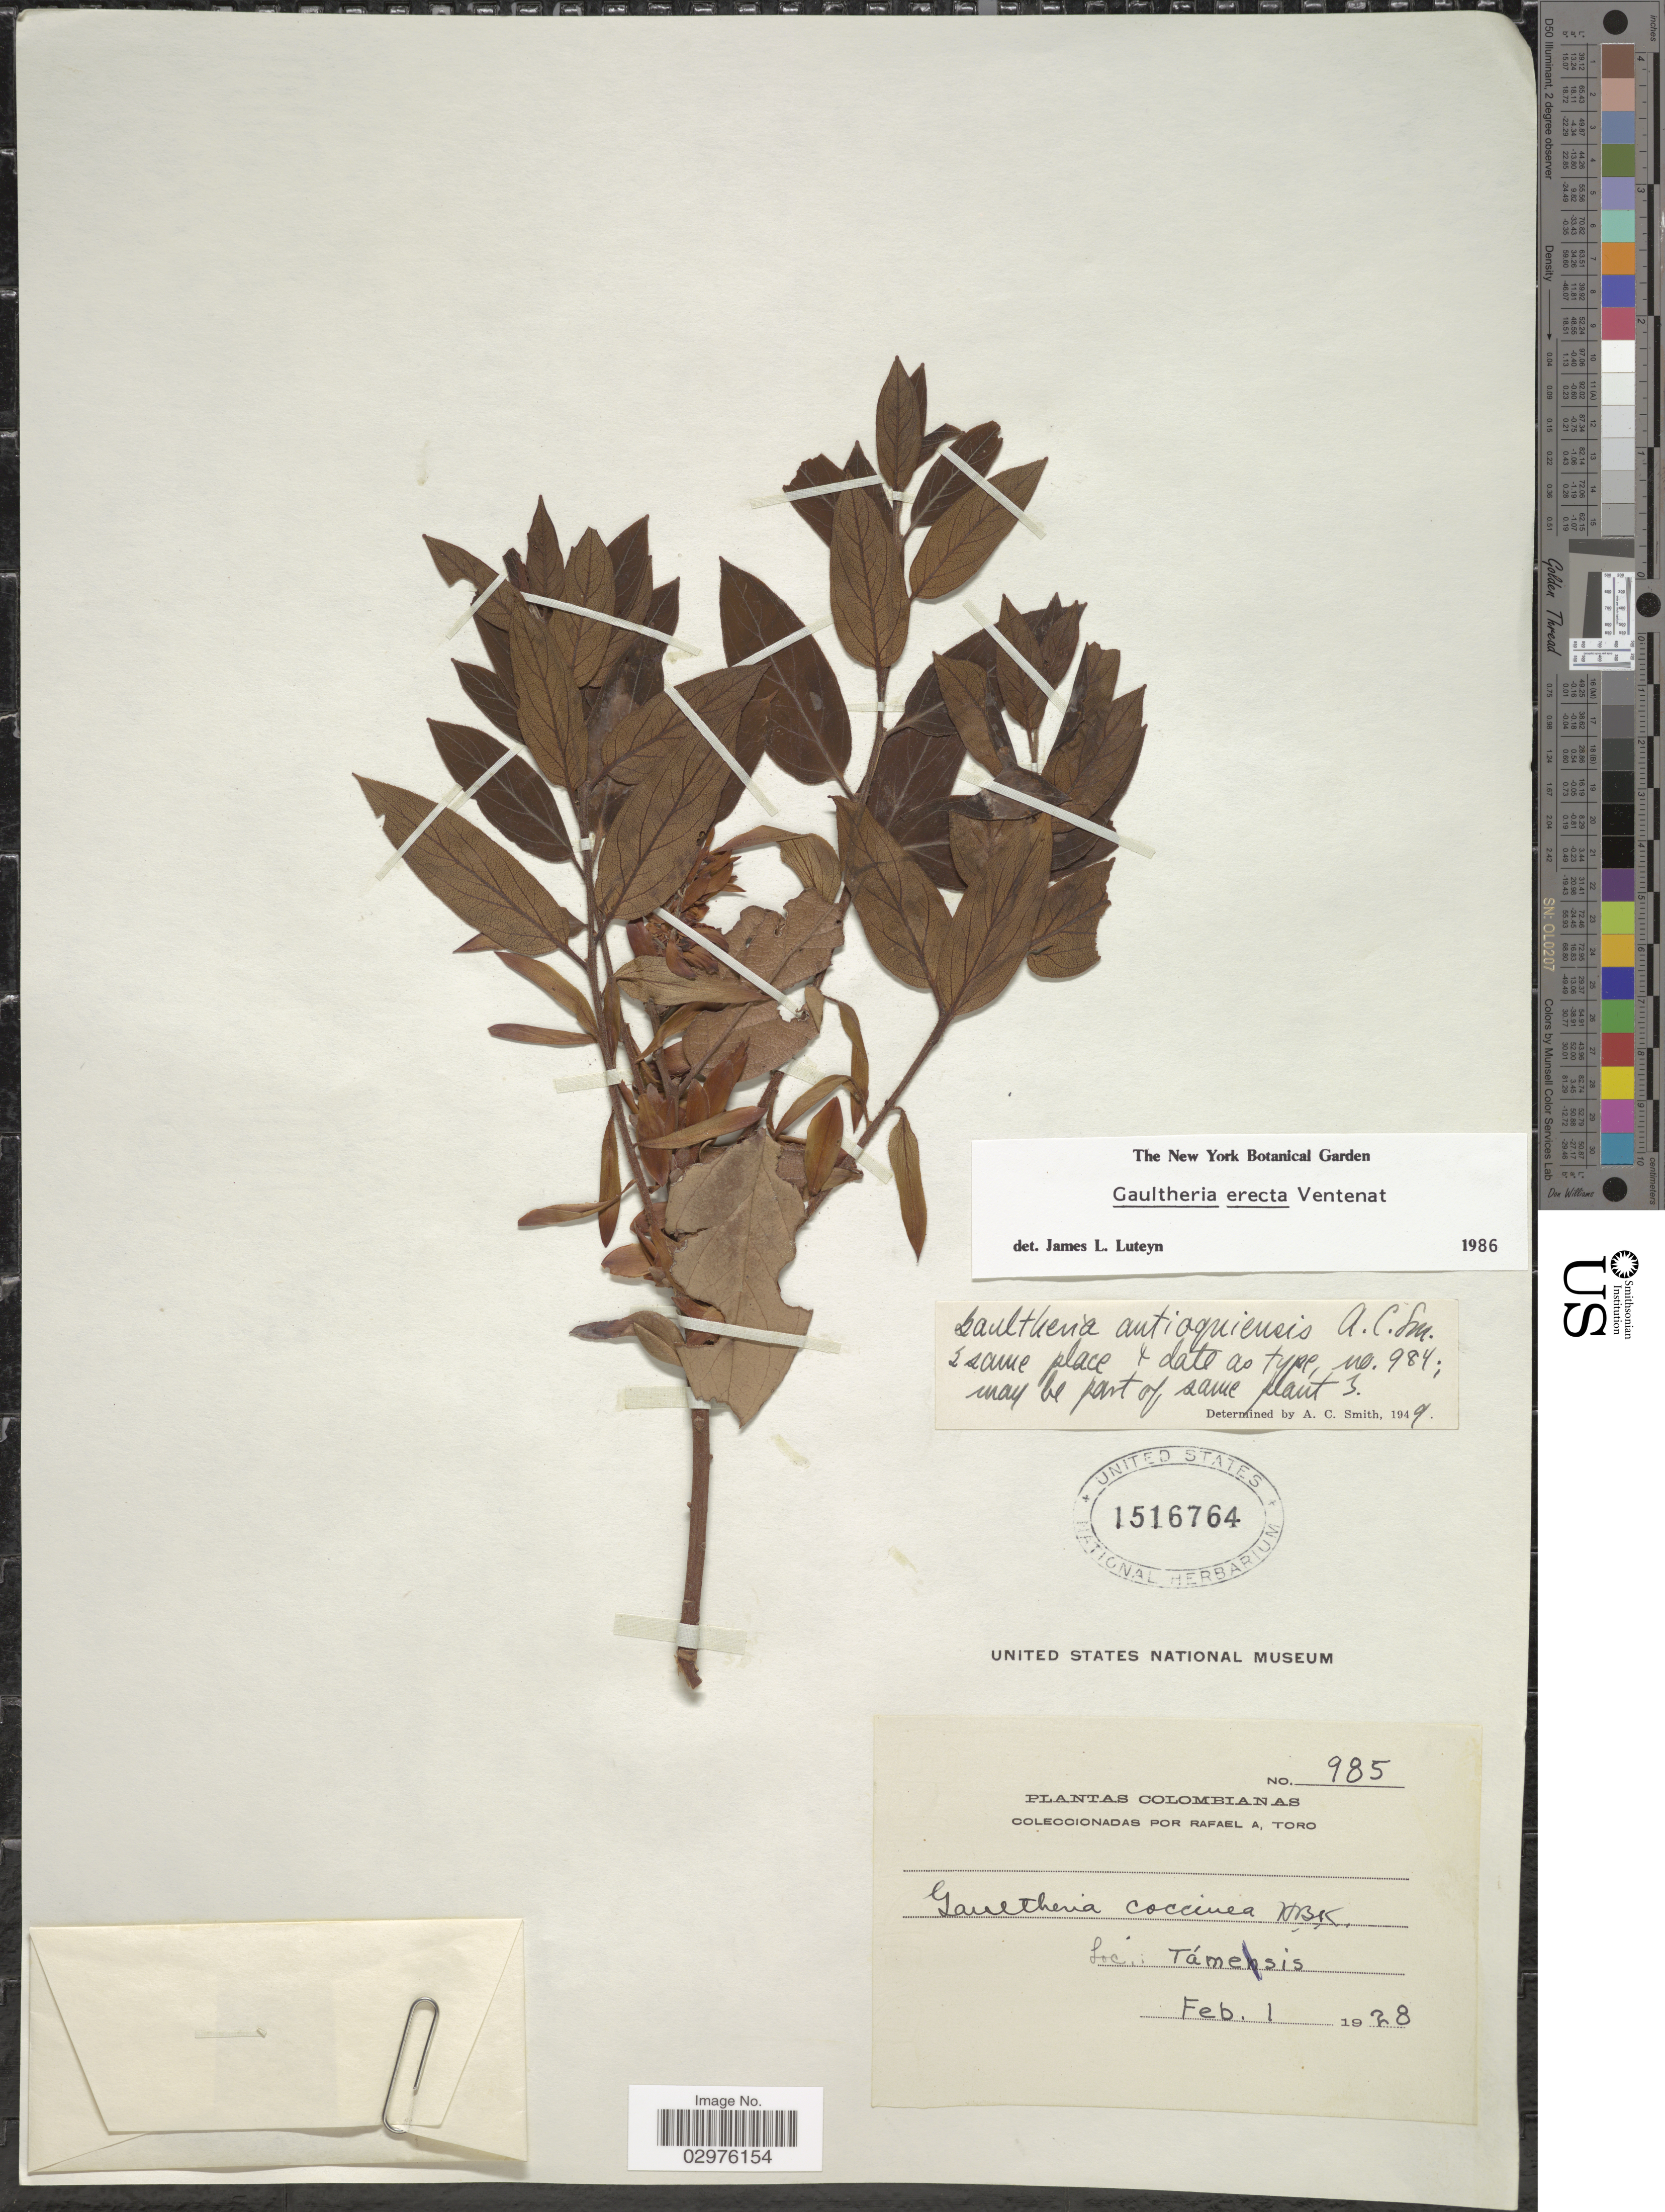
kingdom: Plantae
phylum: Tracheophyta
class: Magnoliopsida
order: Ericales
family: Ericaceae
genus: Gaultheria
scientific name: Gaultheria erecta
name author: Vent.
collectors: R. A. Toro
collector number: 985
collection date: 1928-02-01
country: Colombia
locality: Támesis.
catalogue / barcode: US 1516764